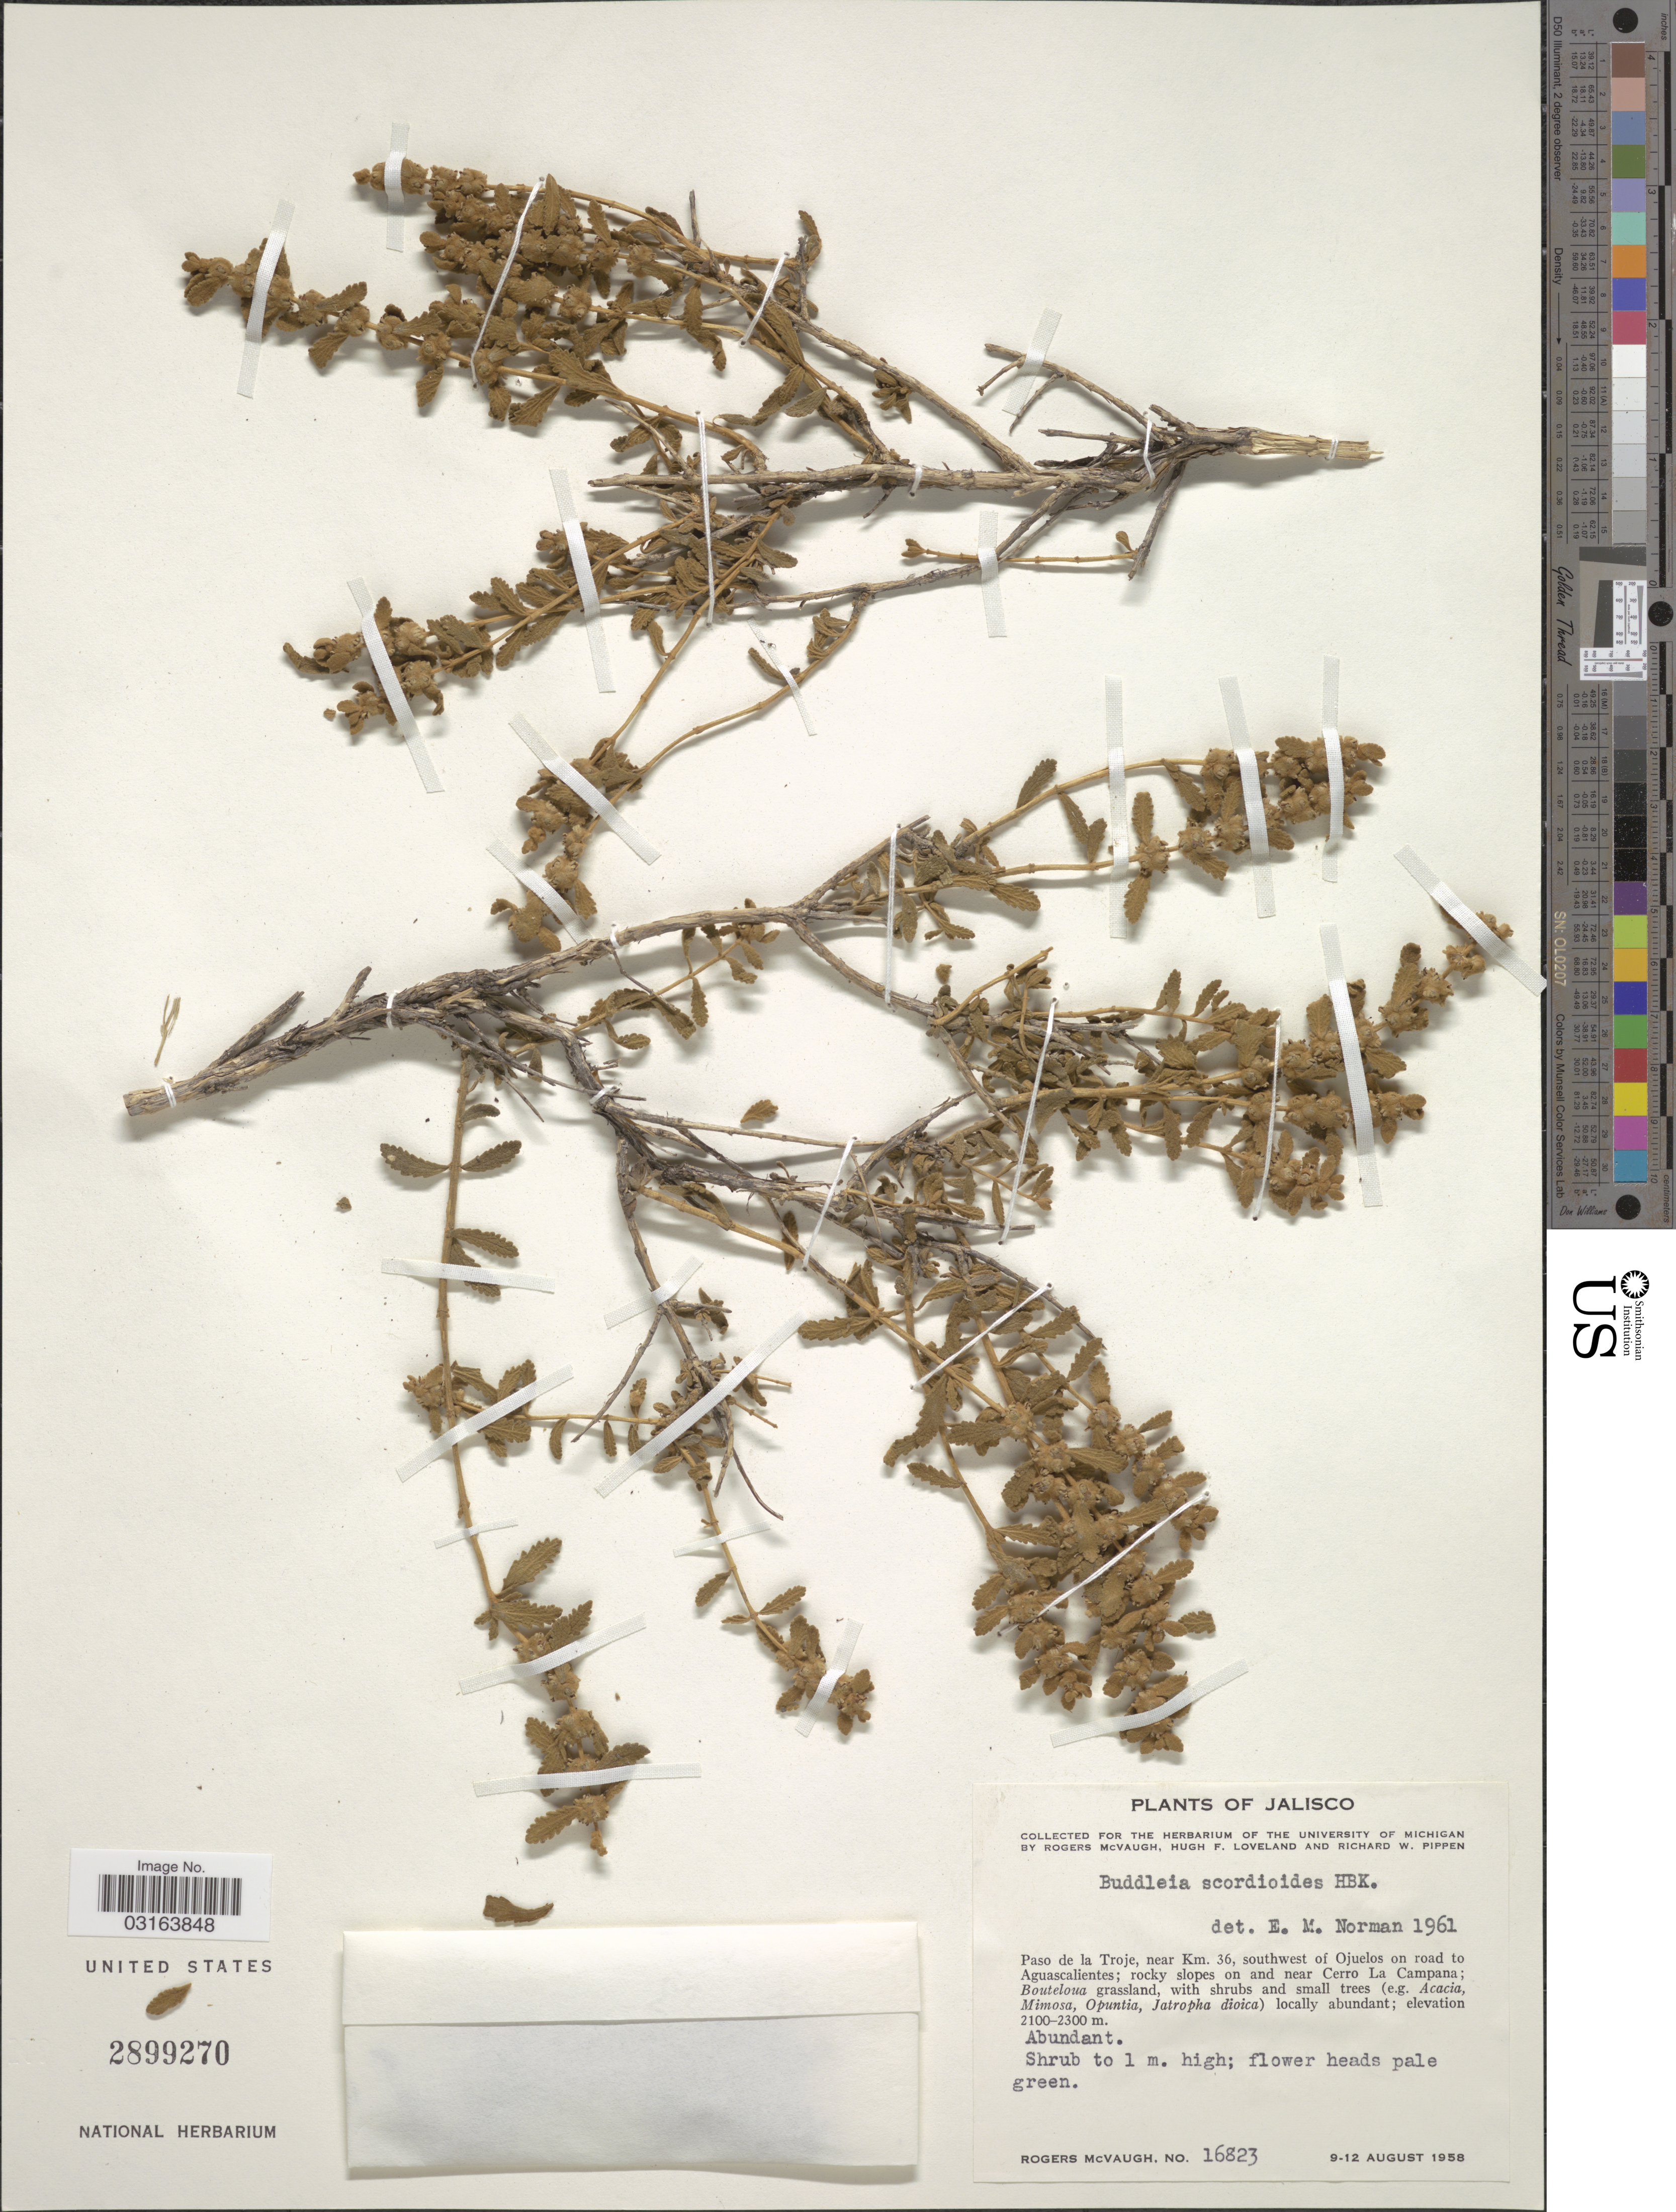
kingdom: Plantae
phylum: Tracheophyta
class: Magnoliopsida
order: Lamiales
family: Scrophulariaceae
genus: Buddleja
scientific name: Buddleja scordioides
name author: Kunth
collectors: R. McVaugh, H. Loveland & R. W. Pippen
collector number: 16823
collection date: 1958-08-09/1958-08-12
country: Mexico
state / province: Jalisco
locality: Paso de la Troje, near Km. 36, southwest of Ojuelos on road to Aguascalientes; rocky slopes on and near Cerro La Campana.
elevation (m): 2100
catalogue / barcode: US 2899270